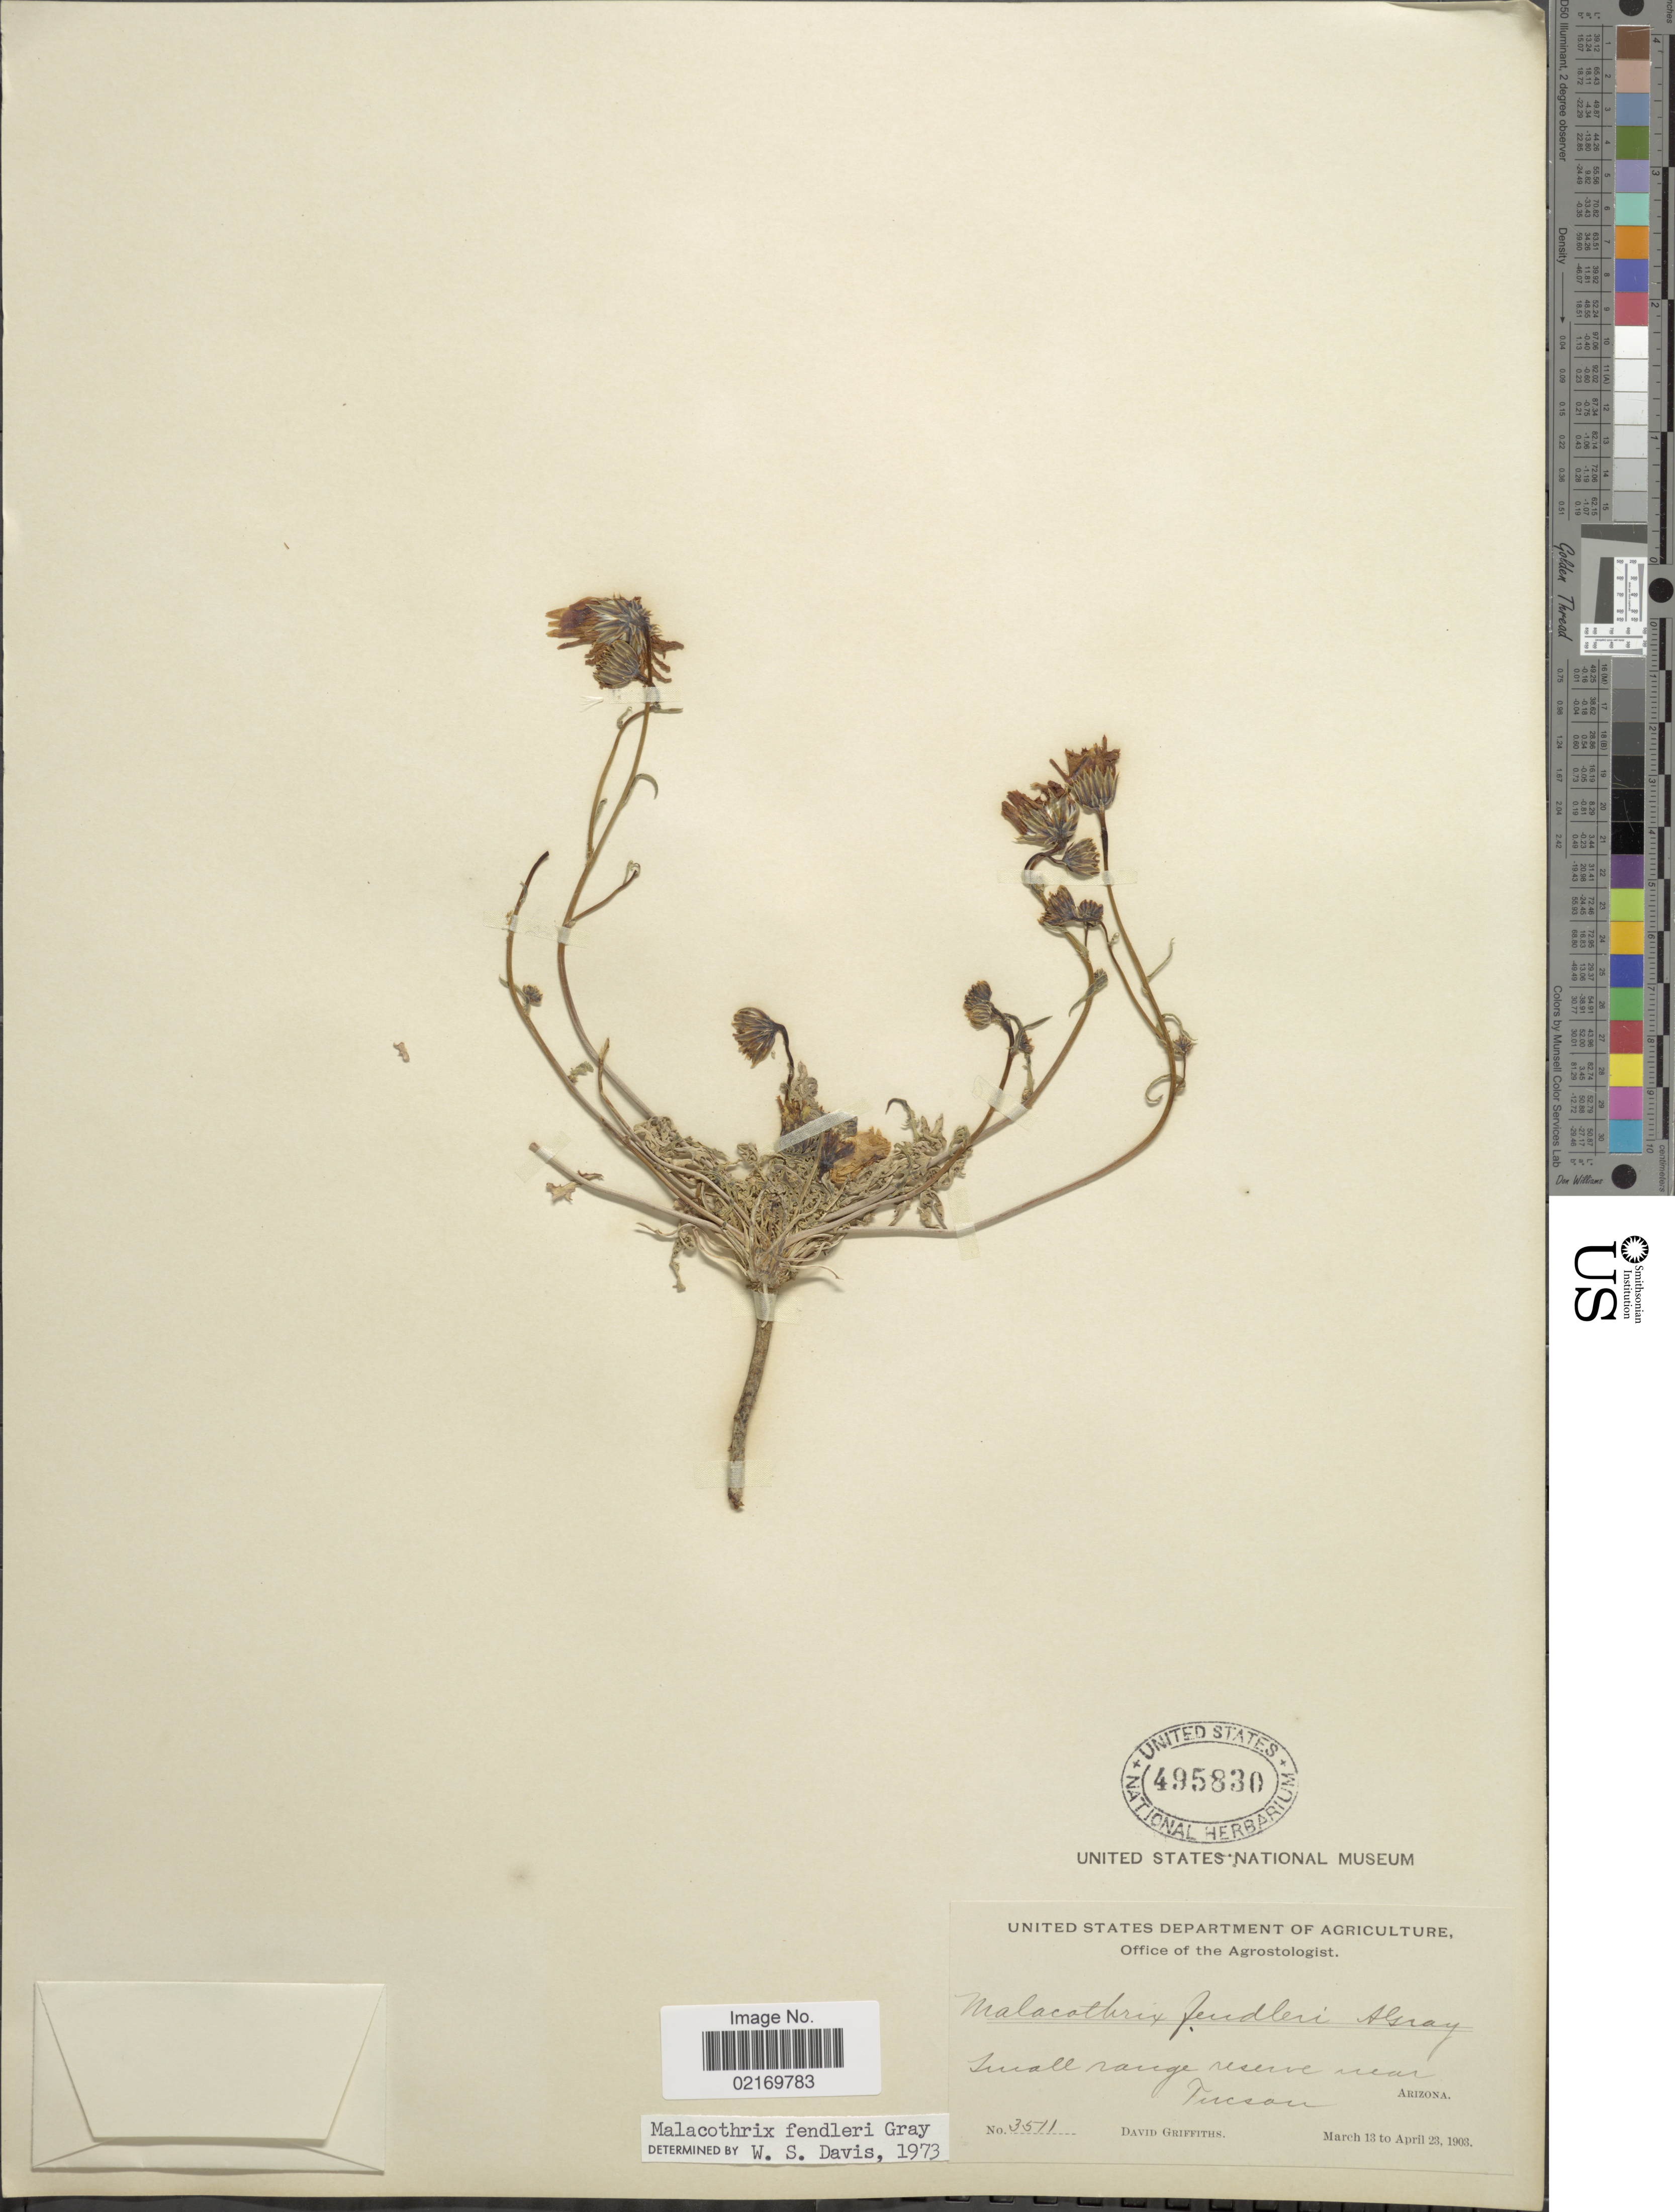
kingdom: Plantae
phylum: Tracheophyta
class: Magnoliopsida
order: Asterales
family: Asteraceae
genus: Malacothrix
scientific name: Malacothrix fendleri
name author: A. Gray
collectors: D. Griffiths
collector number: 3511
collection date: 1903-03-13/1903-04-23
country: United States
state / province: Arizona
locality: Near Tucson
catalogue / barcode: US 495830